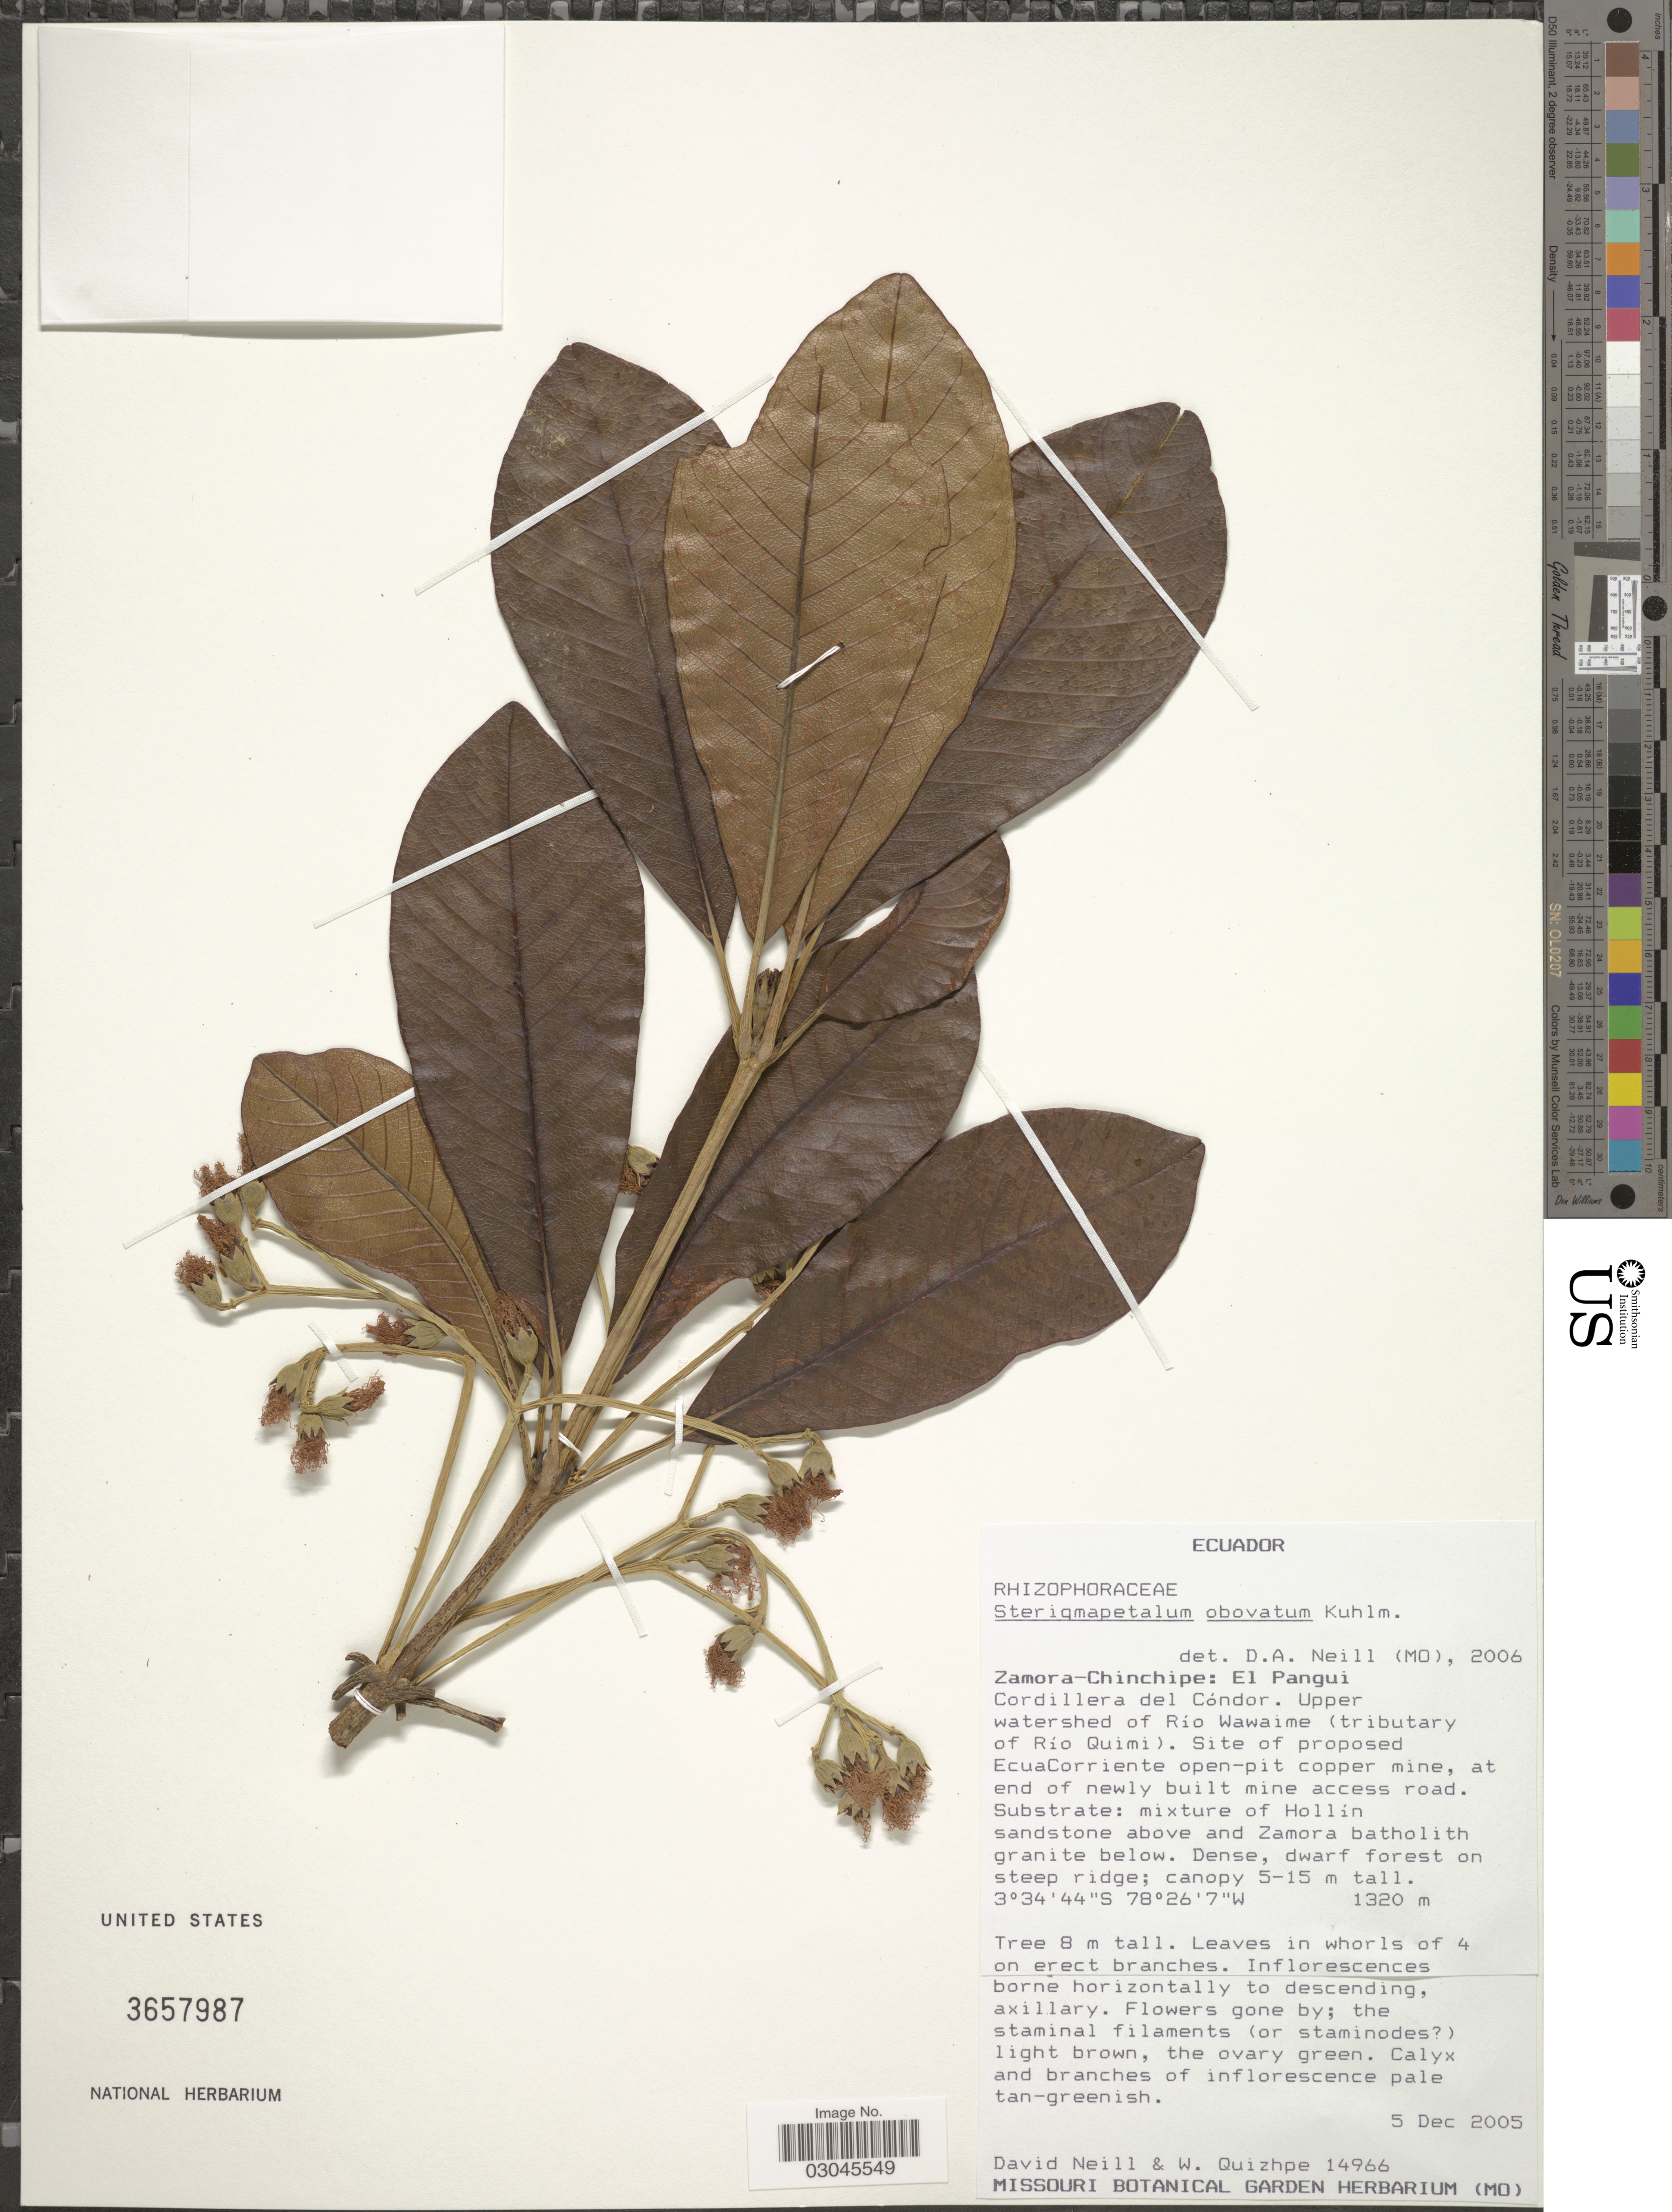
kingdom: Plantae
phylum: Tracheophyta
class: Magnoliopsida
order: Malpighiales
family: Rhizophoraceae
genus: Sterigmapetalum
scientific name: Sterigmapetalum obovatum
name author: Kuhlm.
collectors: D. Neill & W. Quizhpe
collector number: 14966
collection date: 2005-12-05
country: Ecuador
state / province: Zamora-Chinchipe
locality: El Pangui. Cordillera del Cóndor. Upper watershed of Río Wawaime (tributary of Río Quimi). Site of proposed EcuaCorriente open-pit copper mine, at end of newly built mine access road.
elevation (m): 1320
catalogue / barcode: US 3657987